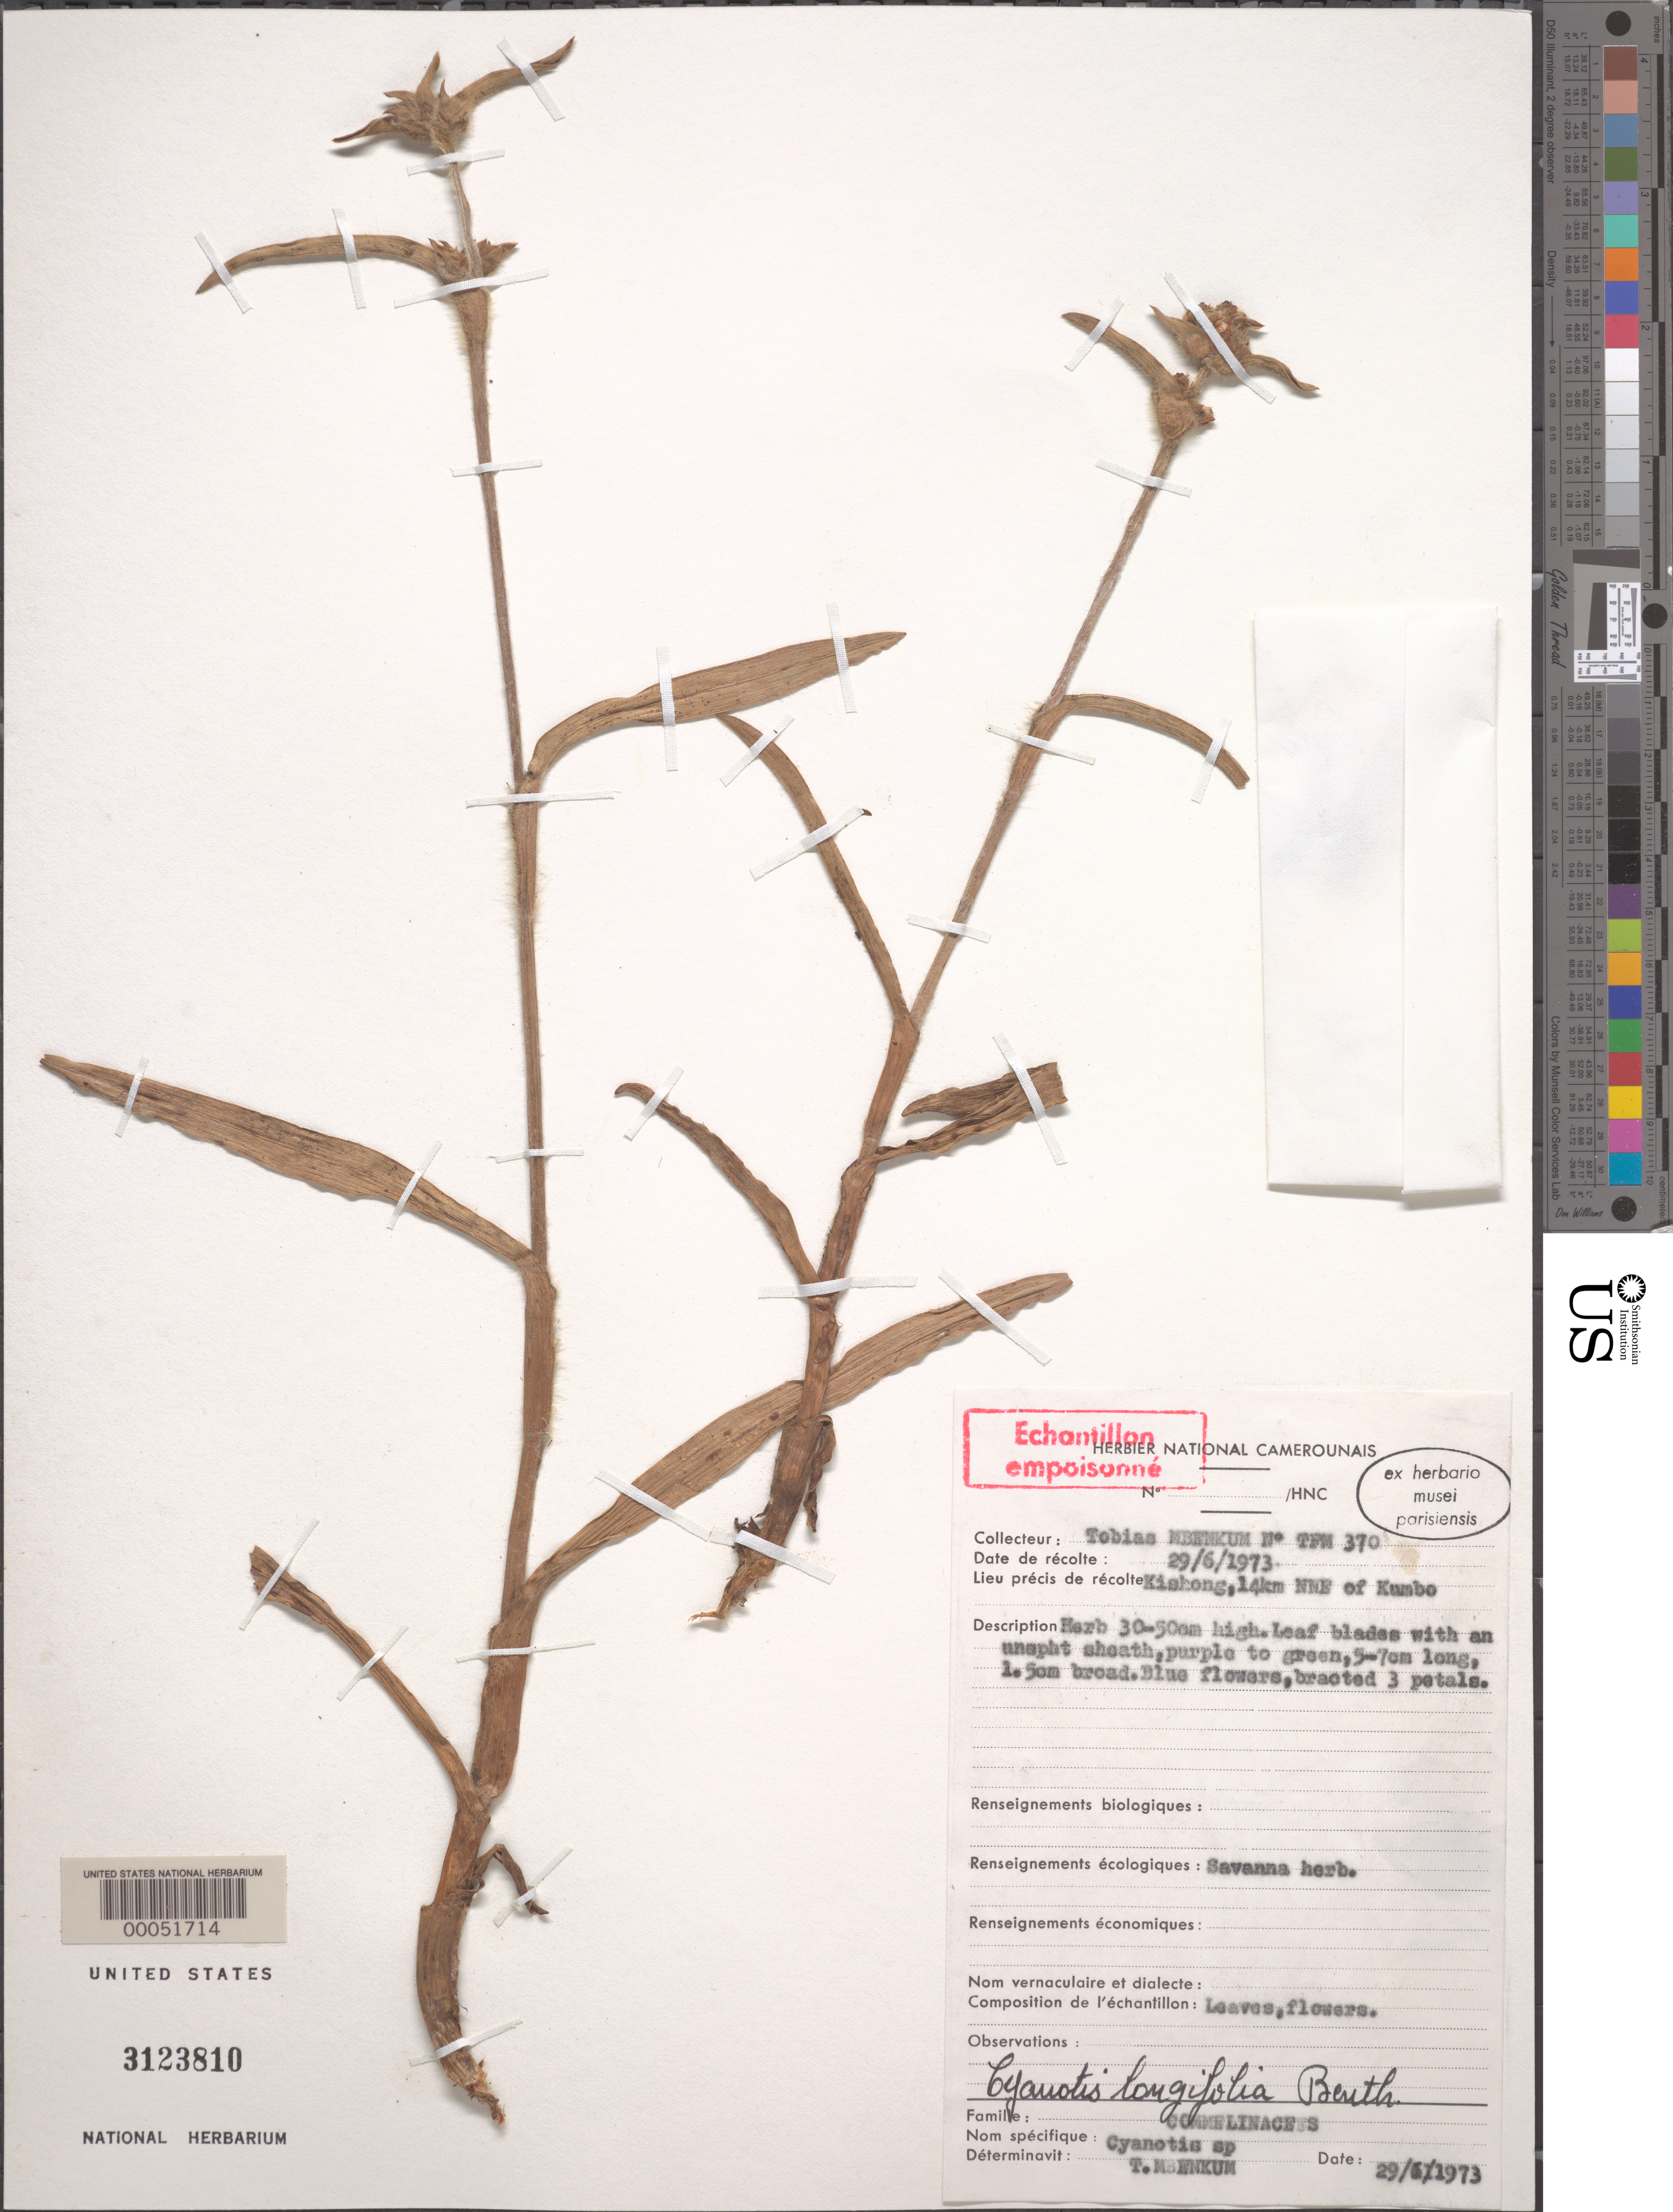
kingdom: Plantae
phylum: Tracheophyta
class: Liliopsida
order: Commelinales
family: Commelinaceae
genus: Cyanotis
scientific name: Cyanotis longifolia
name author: Benth.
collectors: G. Mbenkum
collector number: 370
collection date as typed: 29 Jun 1973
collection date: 1973-06-29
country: Cameroon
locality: Kishong, 14 km, nne of kumbo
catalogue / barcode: US 3123810